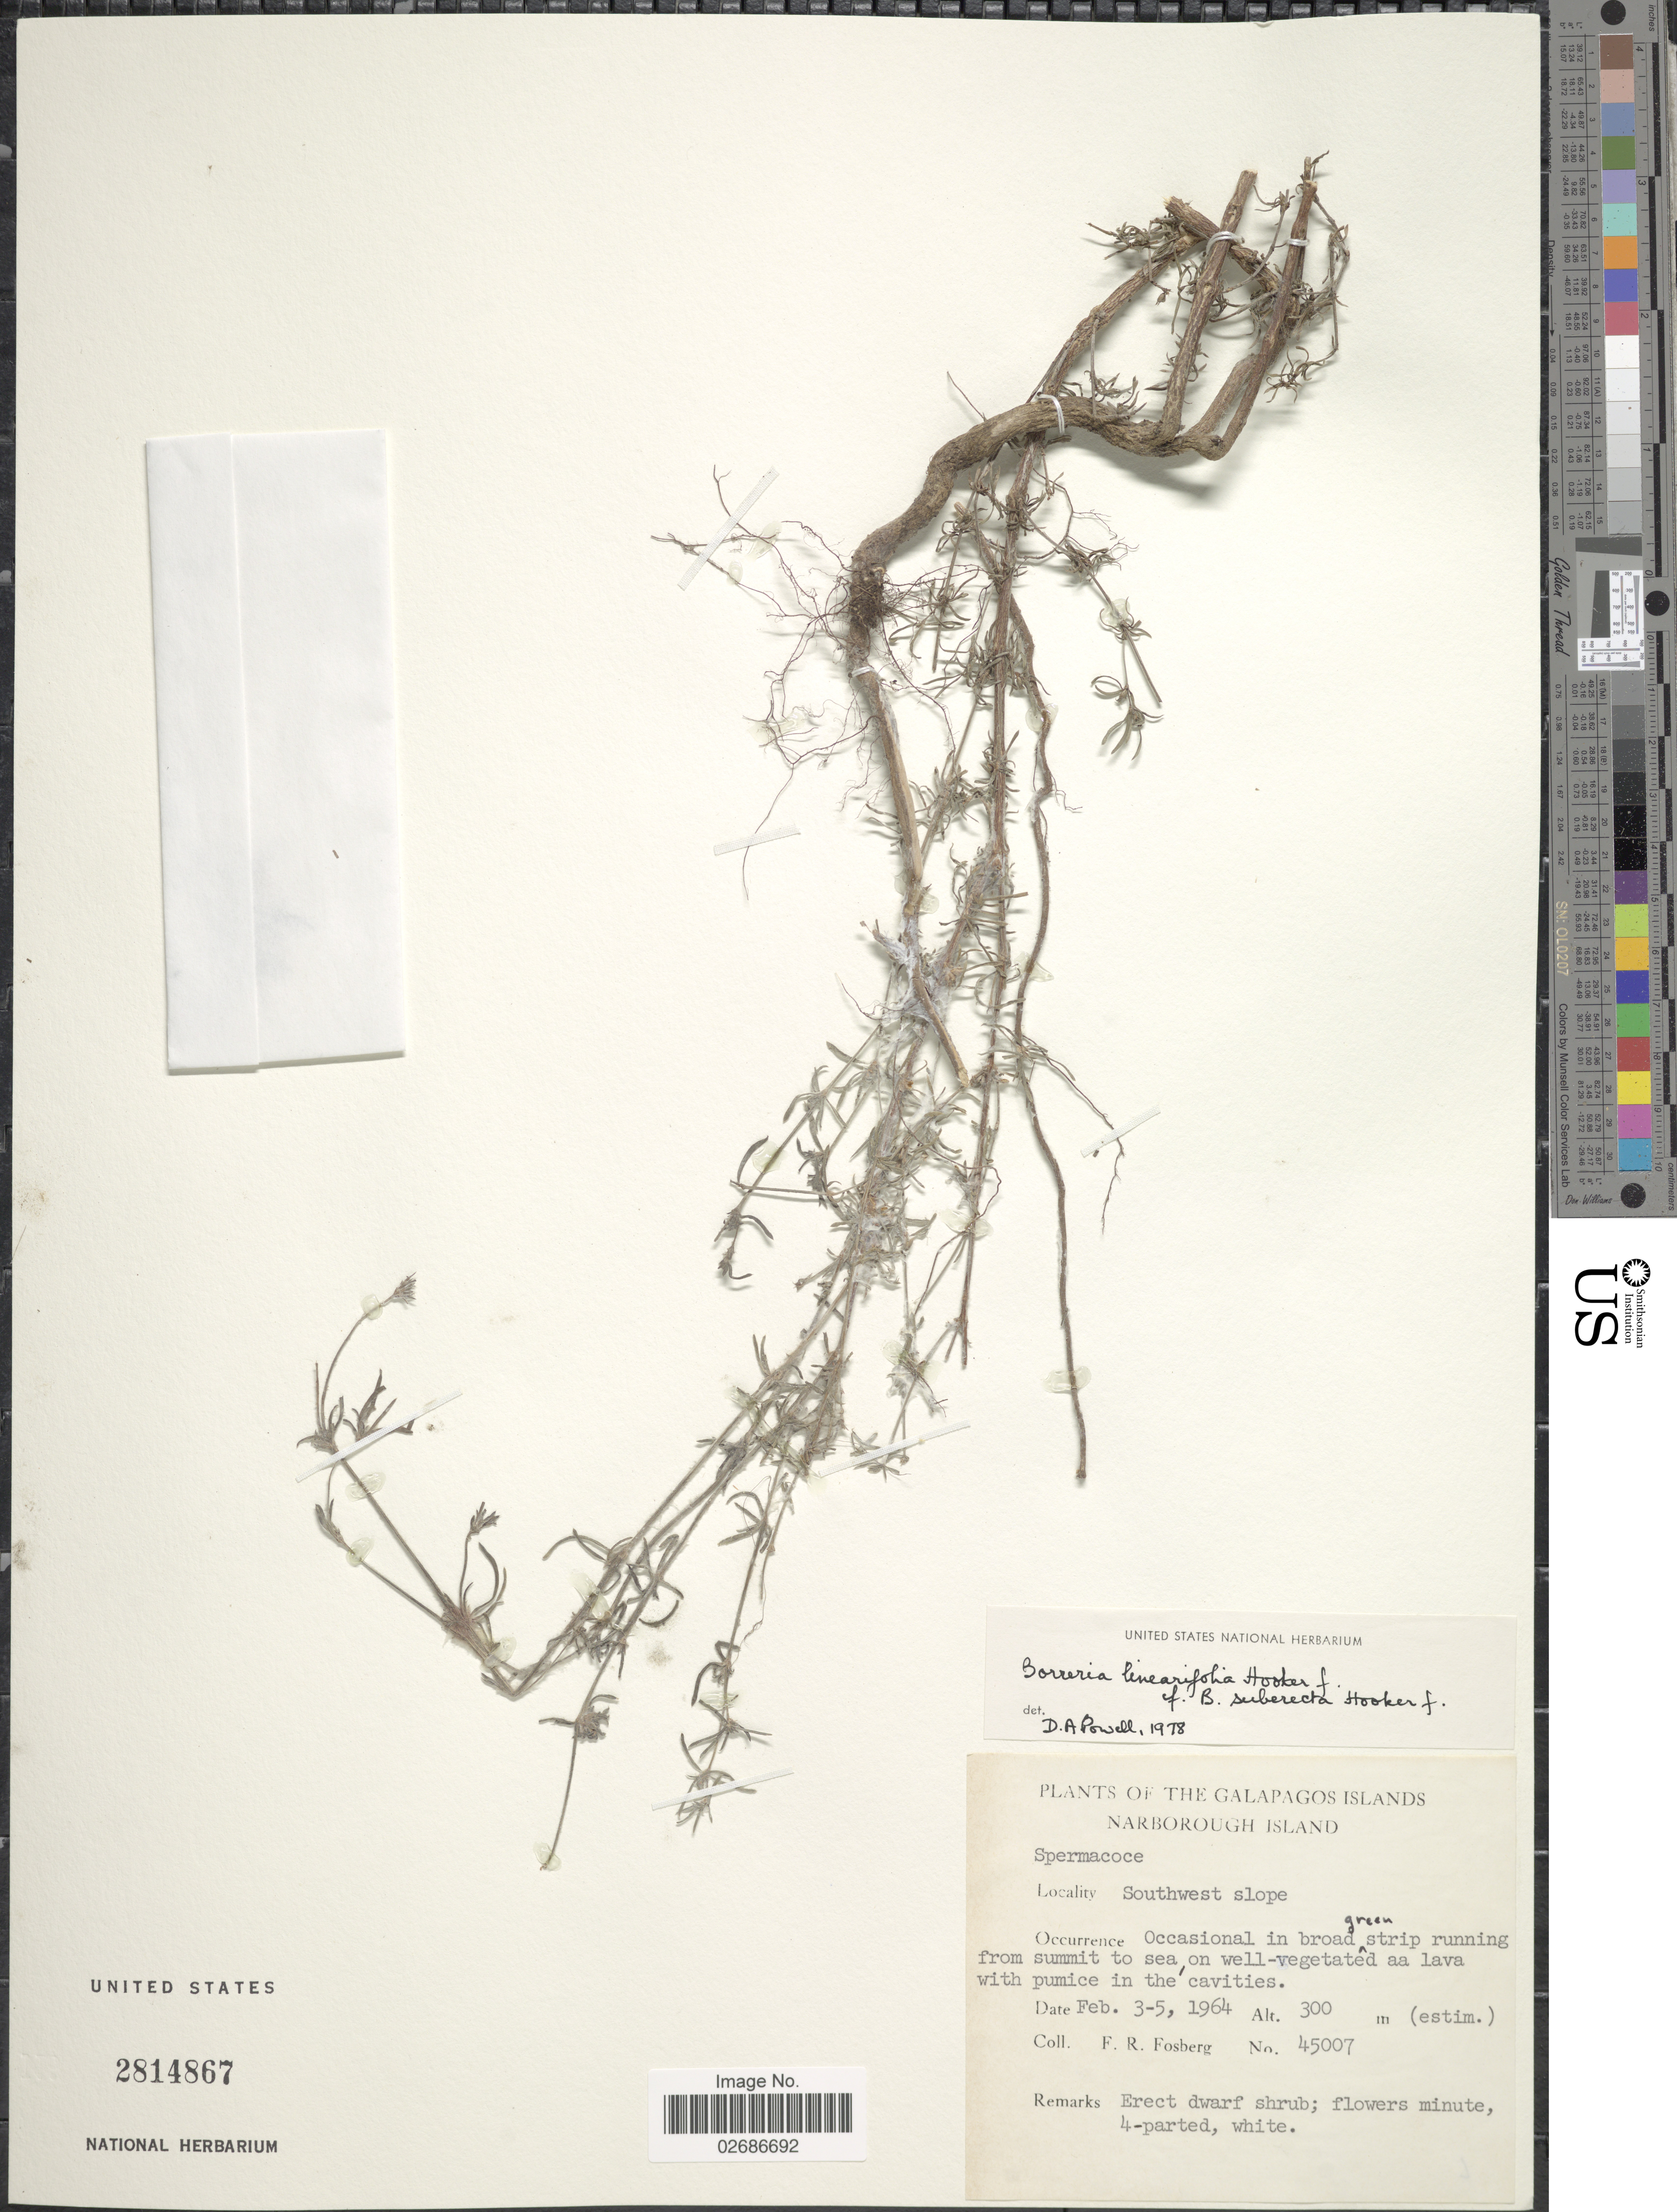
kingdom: Plantae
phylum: Tracheophyta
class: Magnoliopsida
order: Gentianales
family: Rubiaceae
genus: Borreria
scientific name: Borreria linearifolia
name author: Hook. f.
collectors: F. R. Fosberg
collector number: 45007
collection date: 1964-02-03/1964-02-05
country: Ecuador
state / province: Colón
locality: Galapagos Islands. Narborough Island. Southwest slope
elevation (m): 300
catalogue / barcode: US 2814867